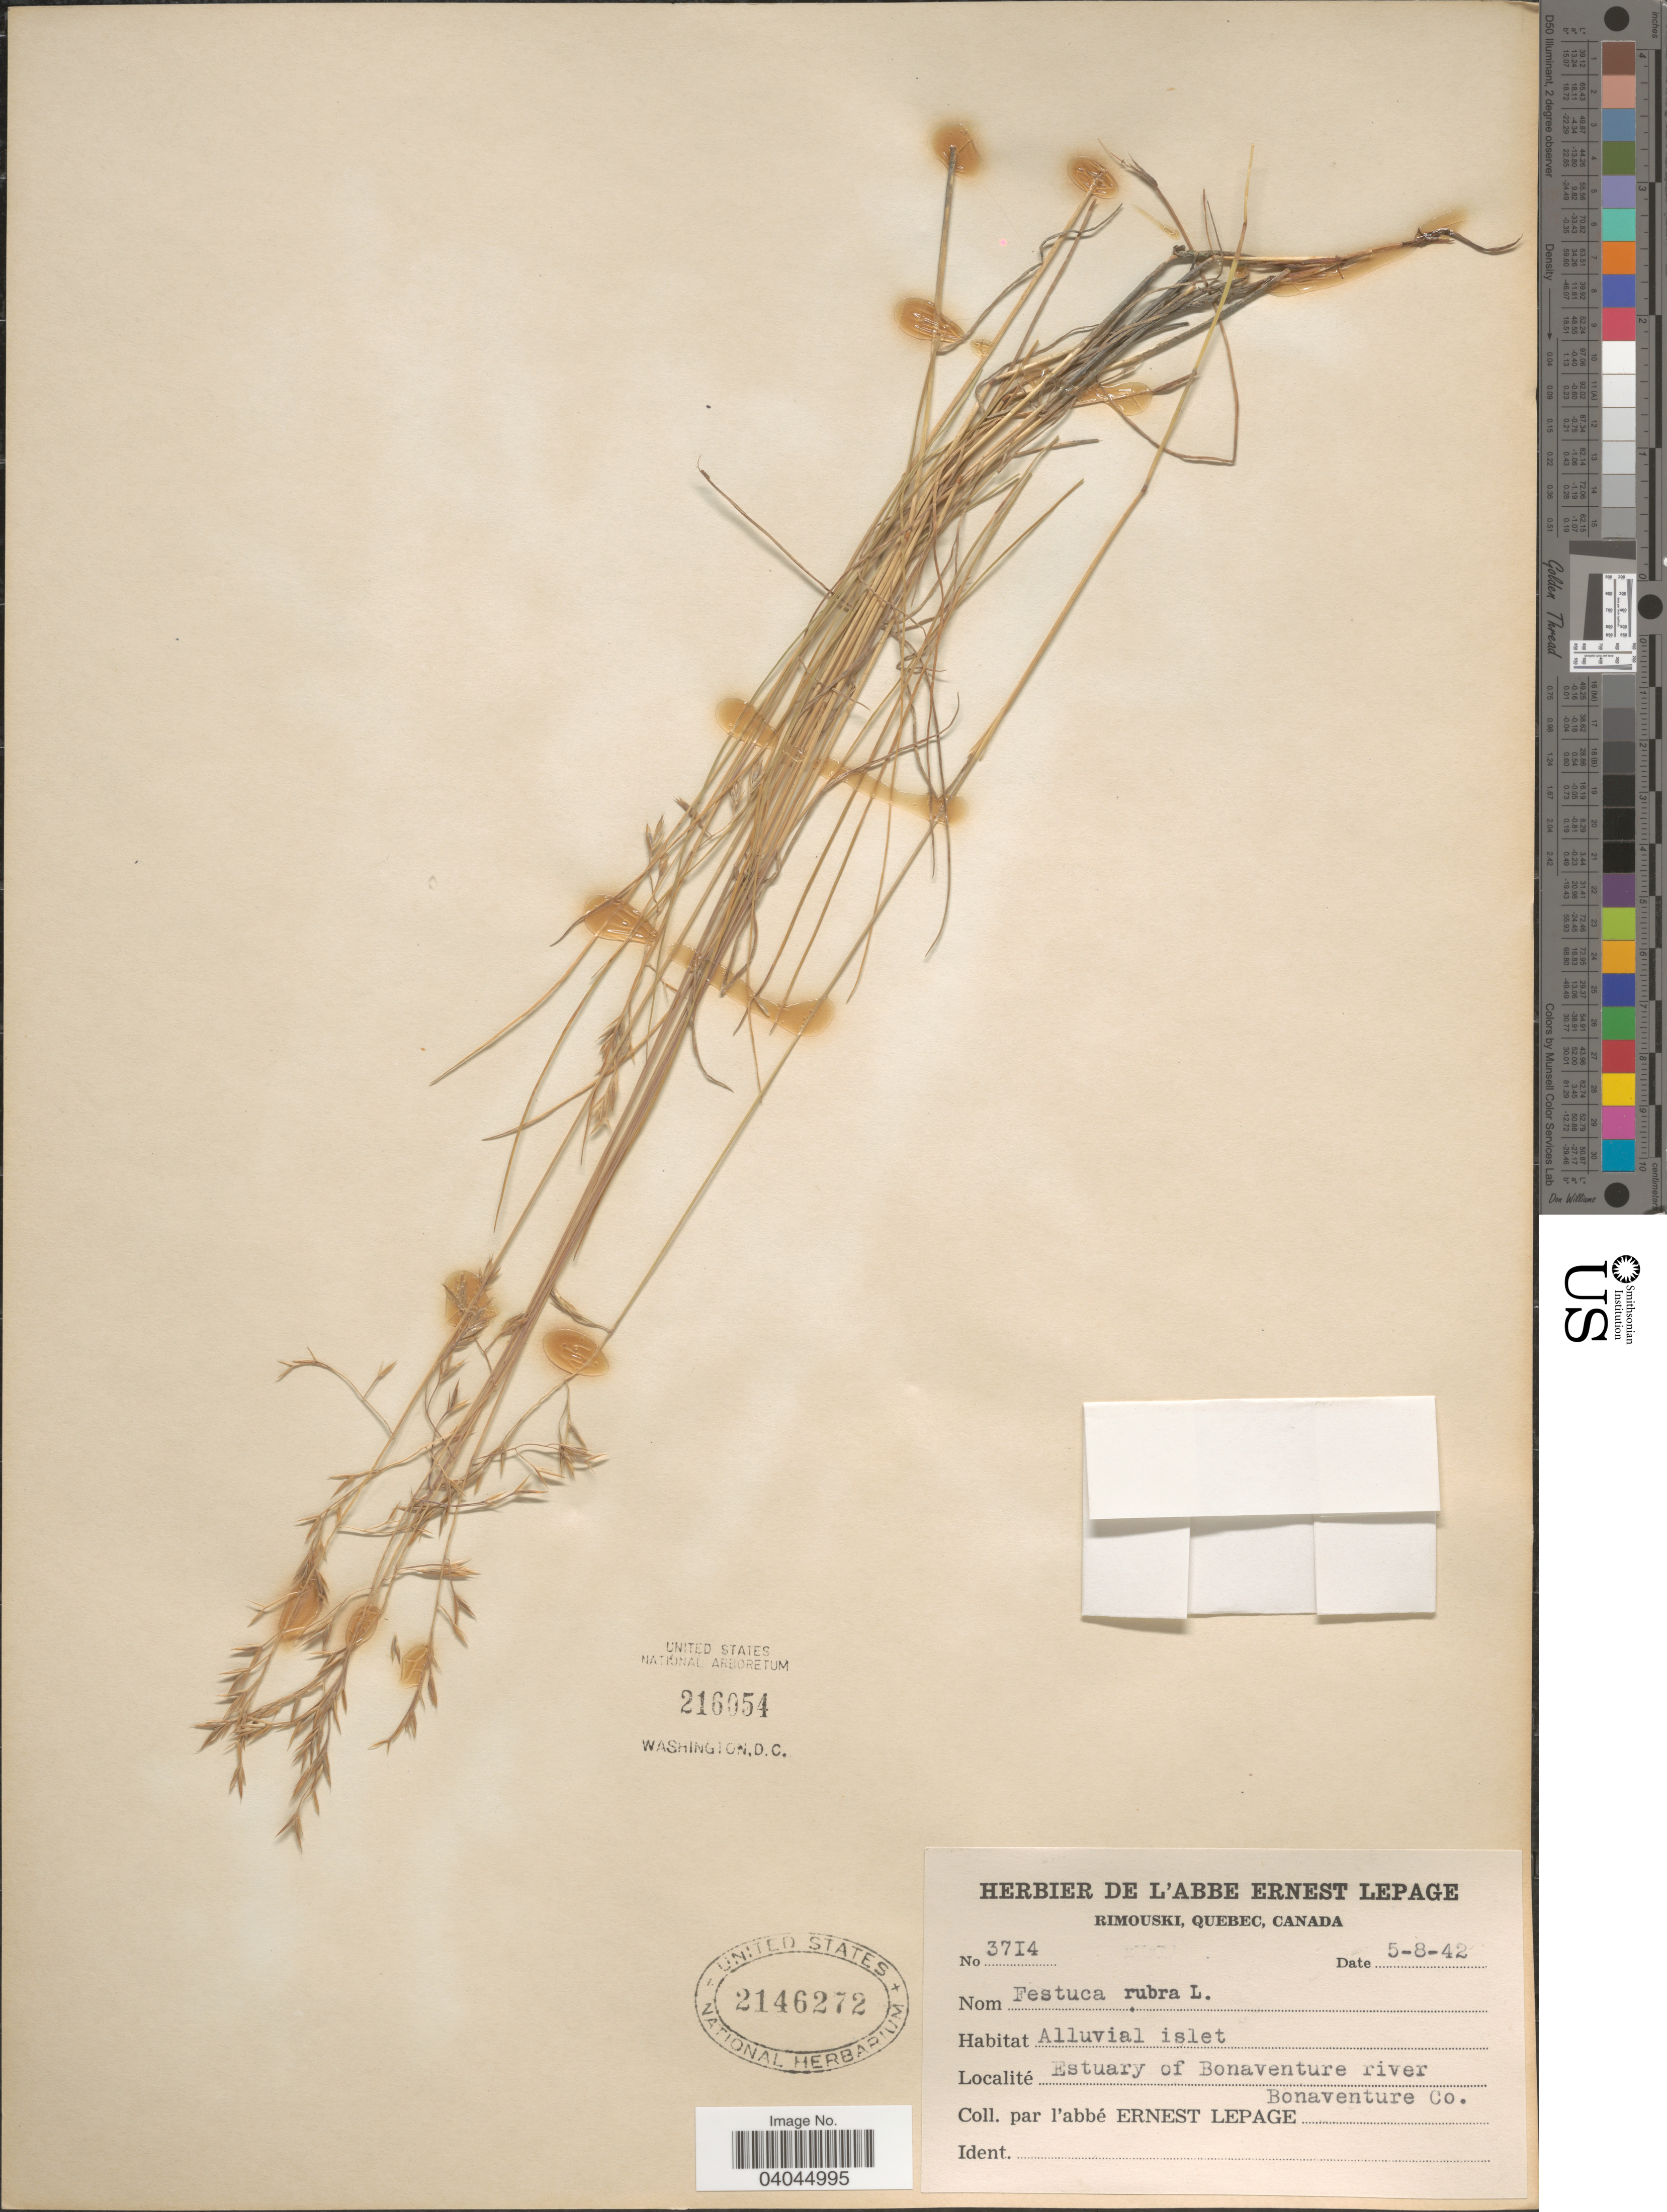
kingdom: Plantae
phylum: Tracheophyta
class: Liliopsida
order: Poales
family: Poaceae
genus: Festuca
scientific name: Festuca rubra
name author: L.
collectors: E. Lepage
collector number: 3714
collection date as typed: Transcribed d/m/y: 5/8/42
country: Canada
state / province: Quebec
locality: Estuary of Bonaventure river. Bonaventure Co.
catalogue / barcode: US 2146272